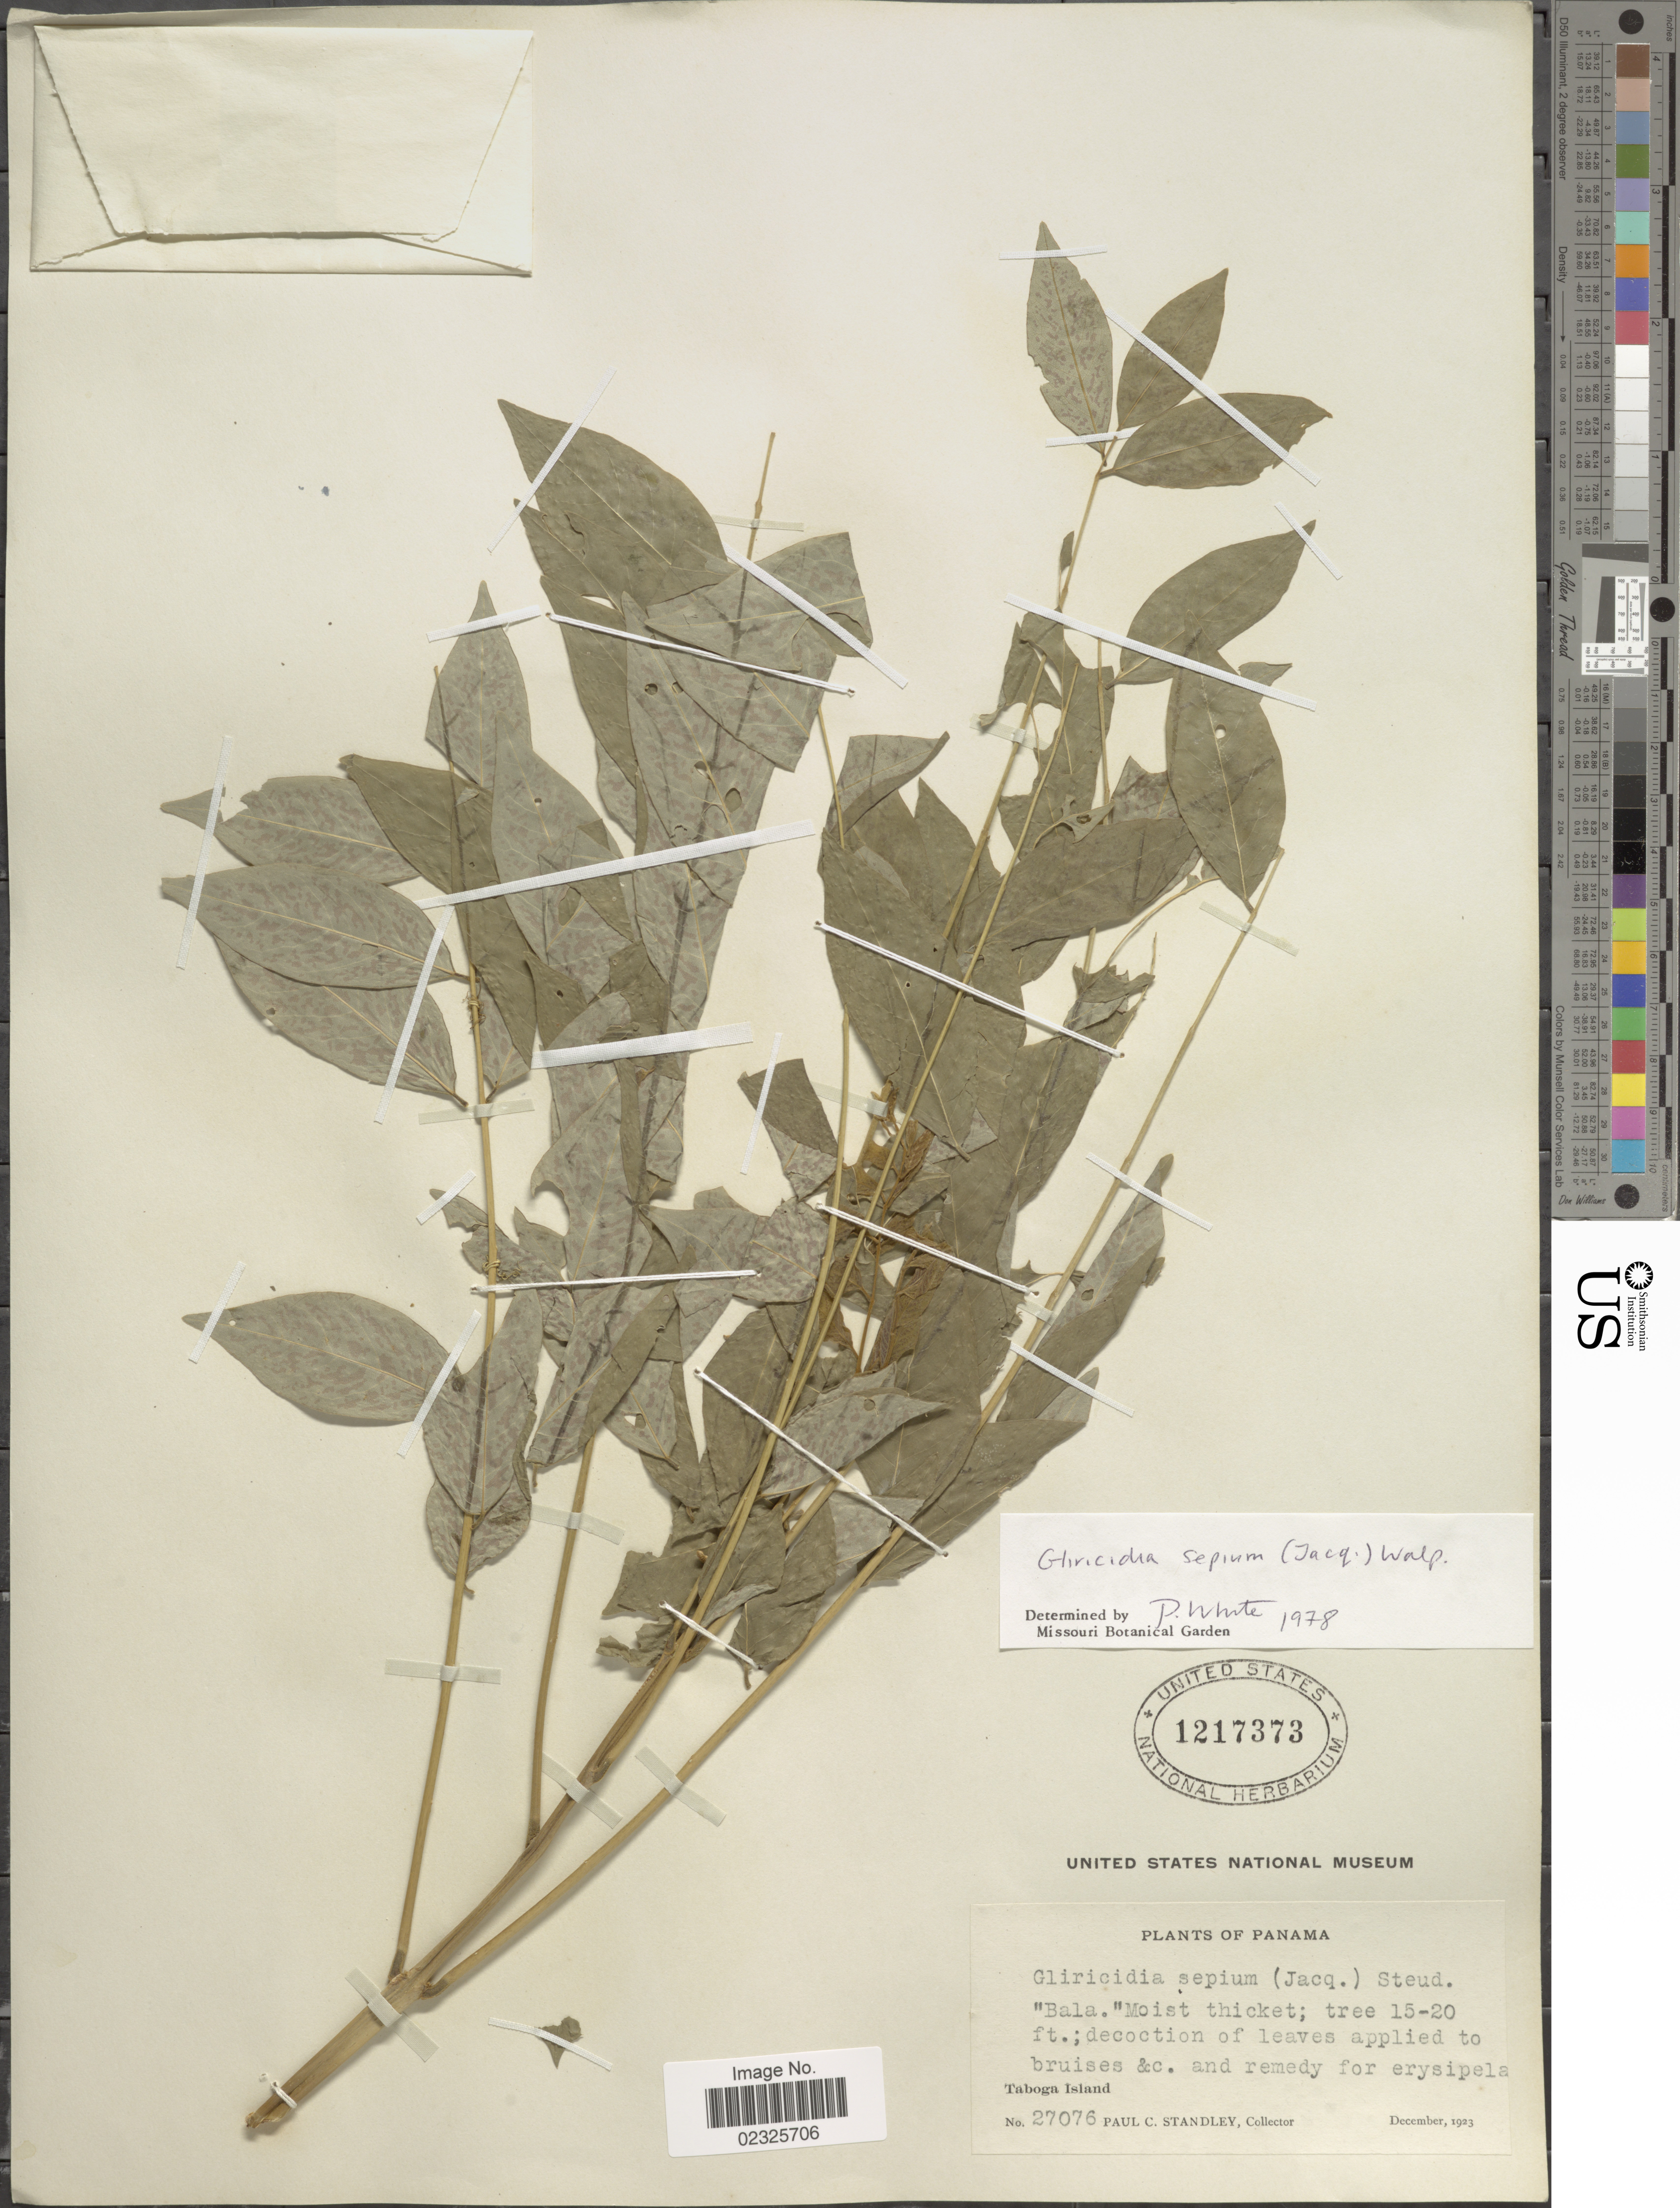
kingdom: Plantae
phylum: Tracheophyta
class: Magnoliopsida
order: Fabales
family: Fabaceae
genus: Gliricidia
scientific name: Gliricidia sepium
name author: (Jacq.) Kunth ex Walp.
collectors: P. C. Standley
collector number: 27076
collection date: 1923-12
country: Panama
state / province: Panamá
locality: Taboga Island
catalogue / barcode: US 1217373